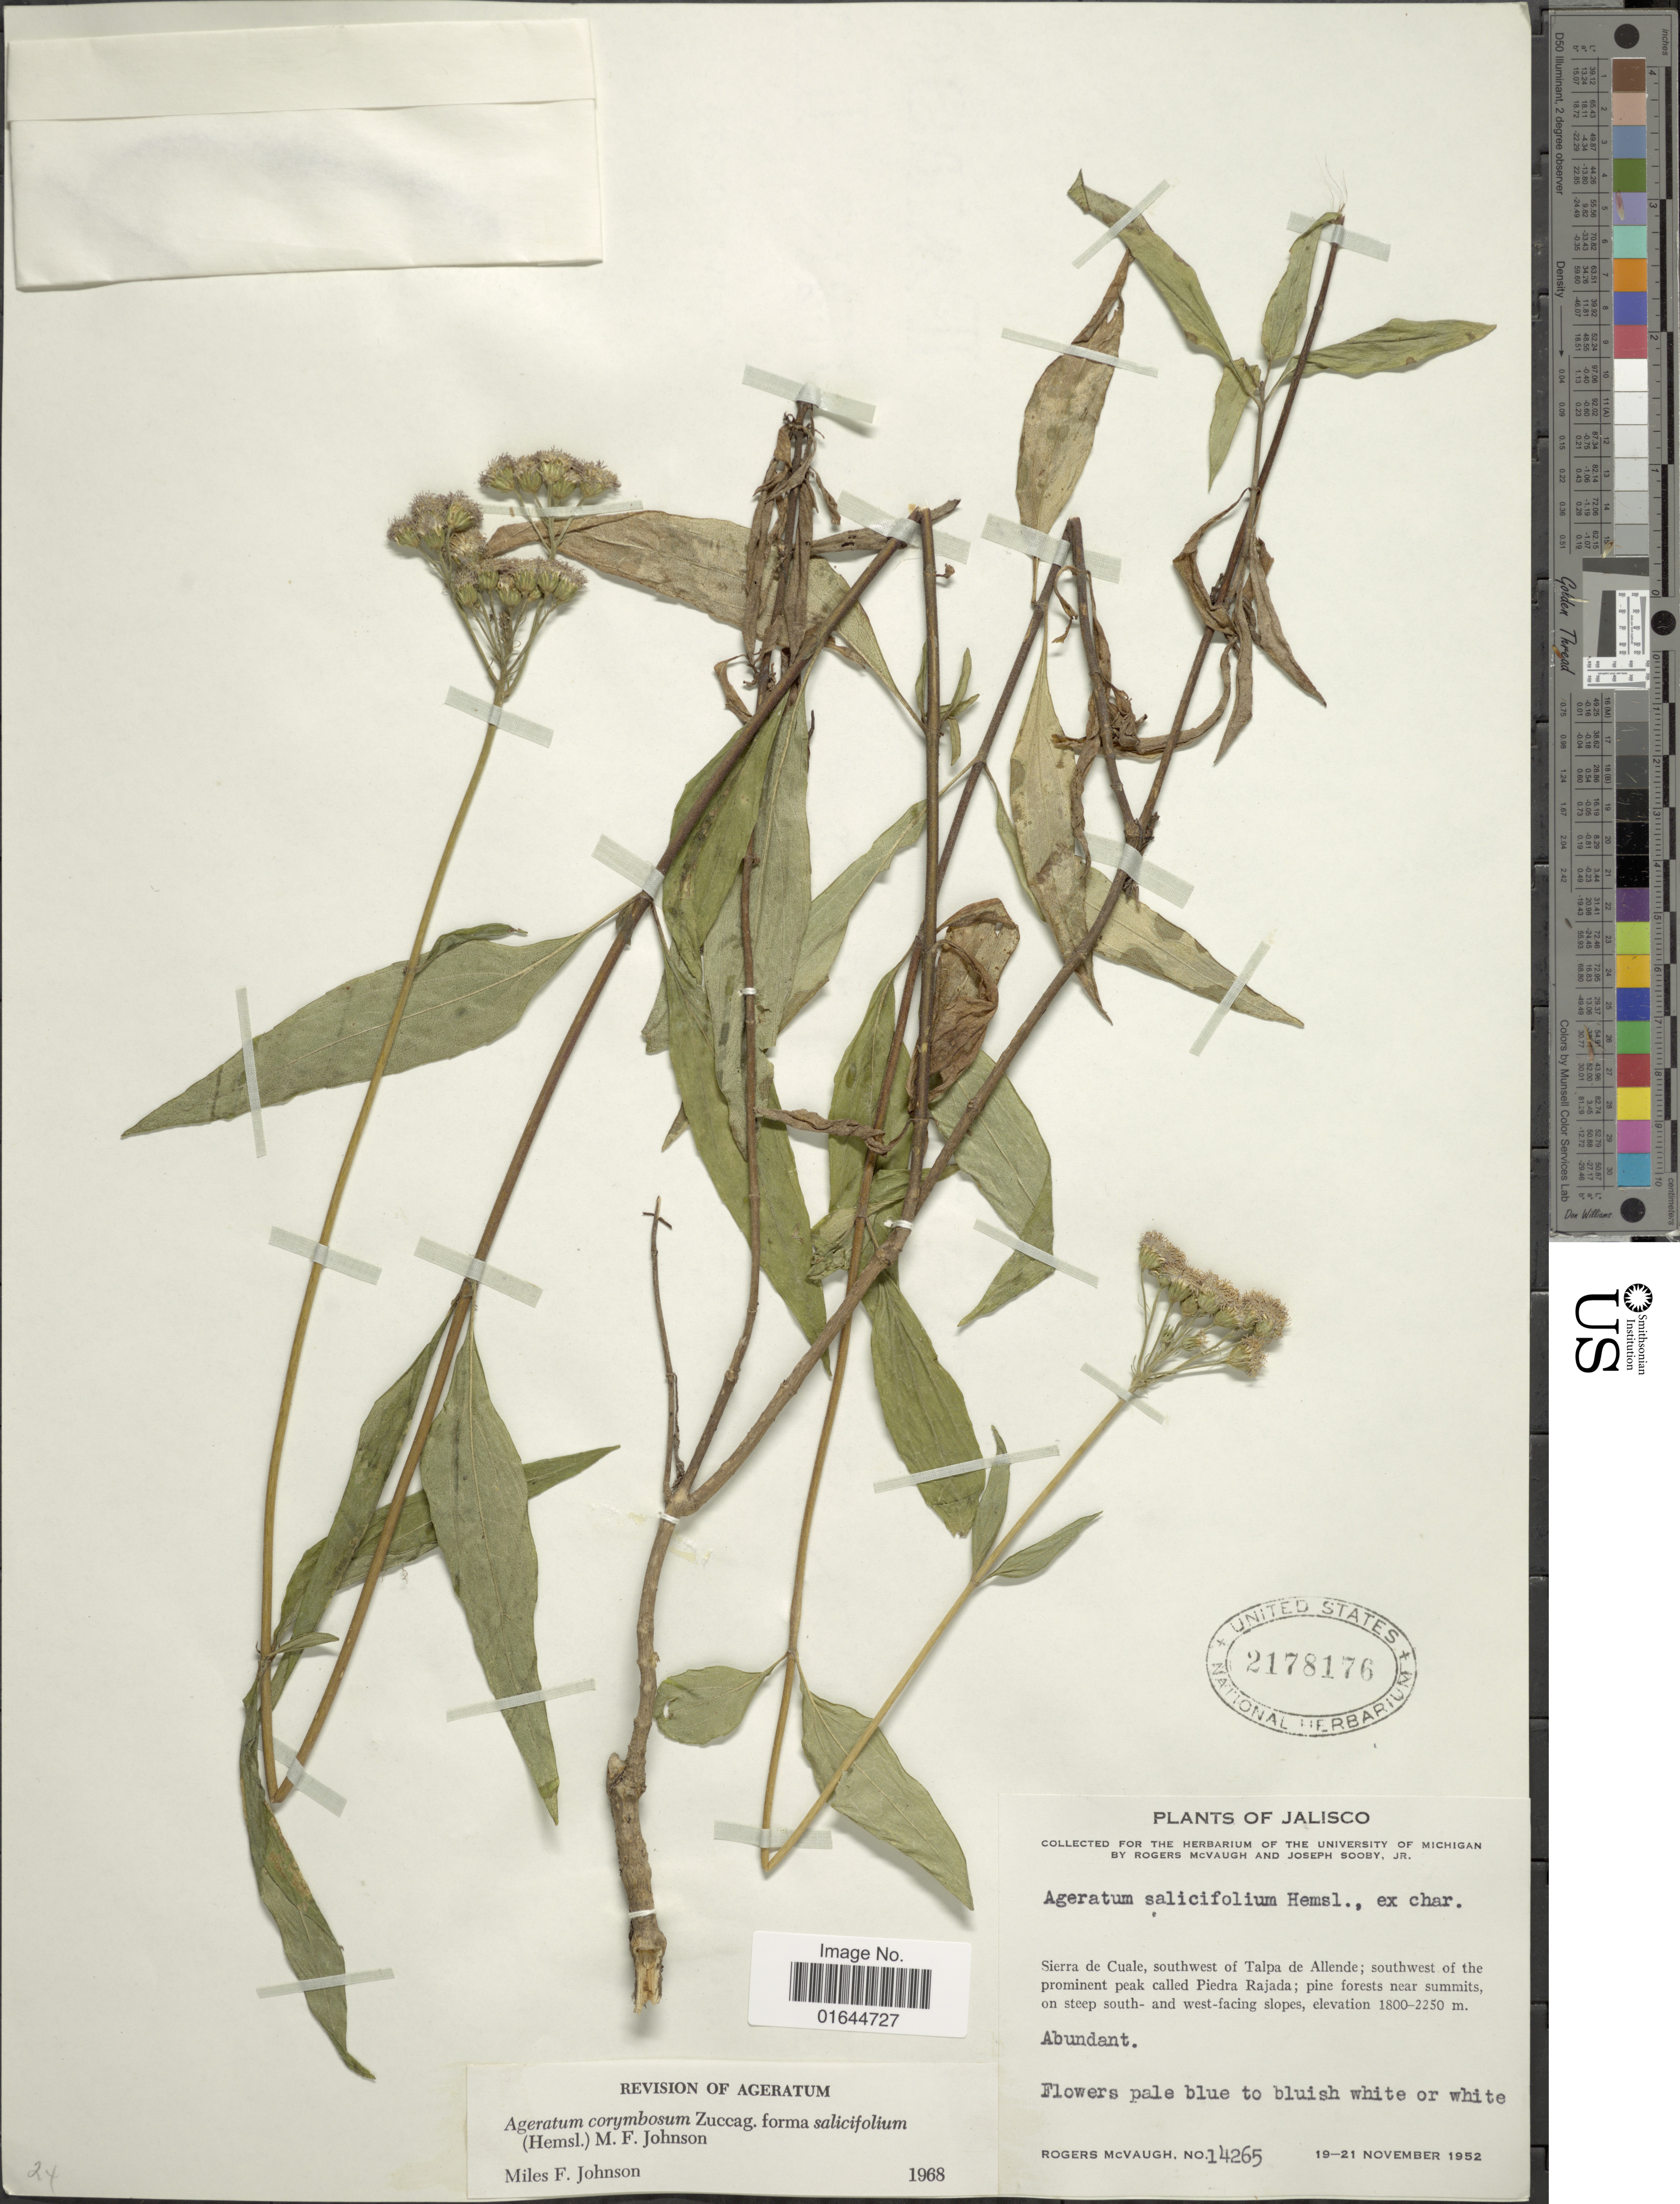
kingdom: Plantae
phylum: Tracheophyta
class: Magnoliopsida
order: Asterales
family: Asteraceae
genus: Ageratum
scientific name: Ageratum corymbosum f. salicifolium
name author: (Hemsl.) M.F. Johnson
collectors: R. McVaugh & J. Sooby Jr.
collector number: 14265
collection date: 1952-11-19/1952-11-21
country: Mexico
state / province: Jalisco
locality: Jalisco, Sierra de Cuale, southwest of Talpa, de Allende; southwest of the prominent peak called Piedra Rajada.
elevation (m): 1800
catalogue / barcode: US 2178176